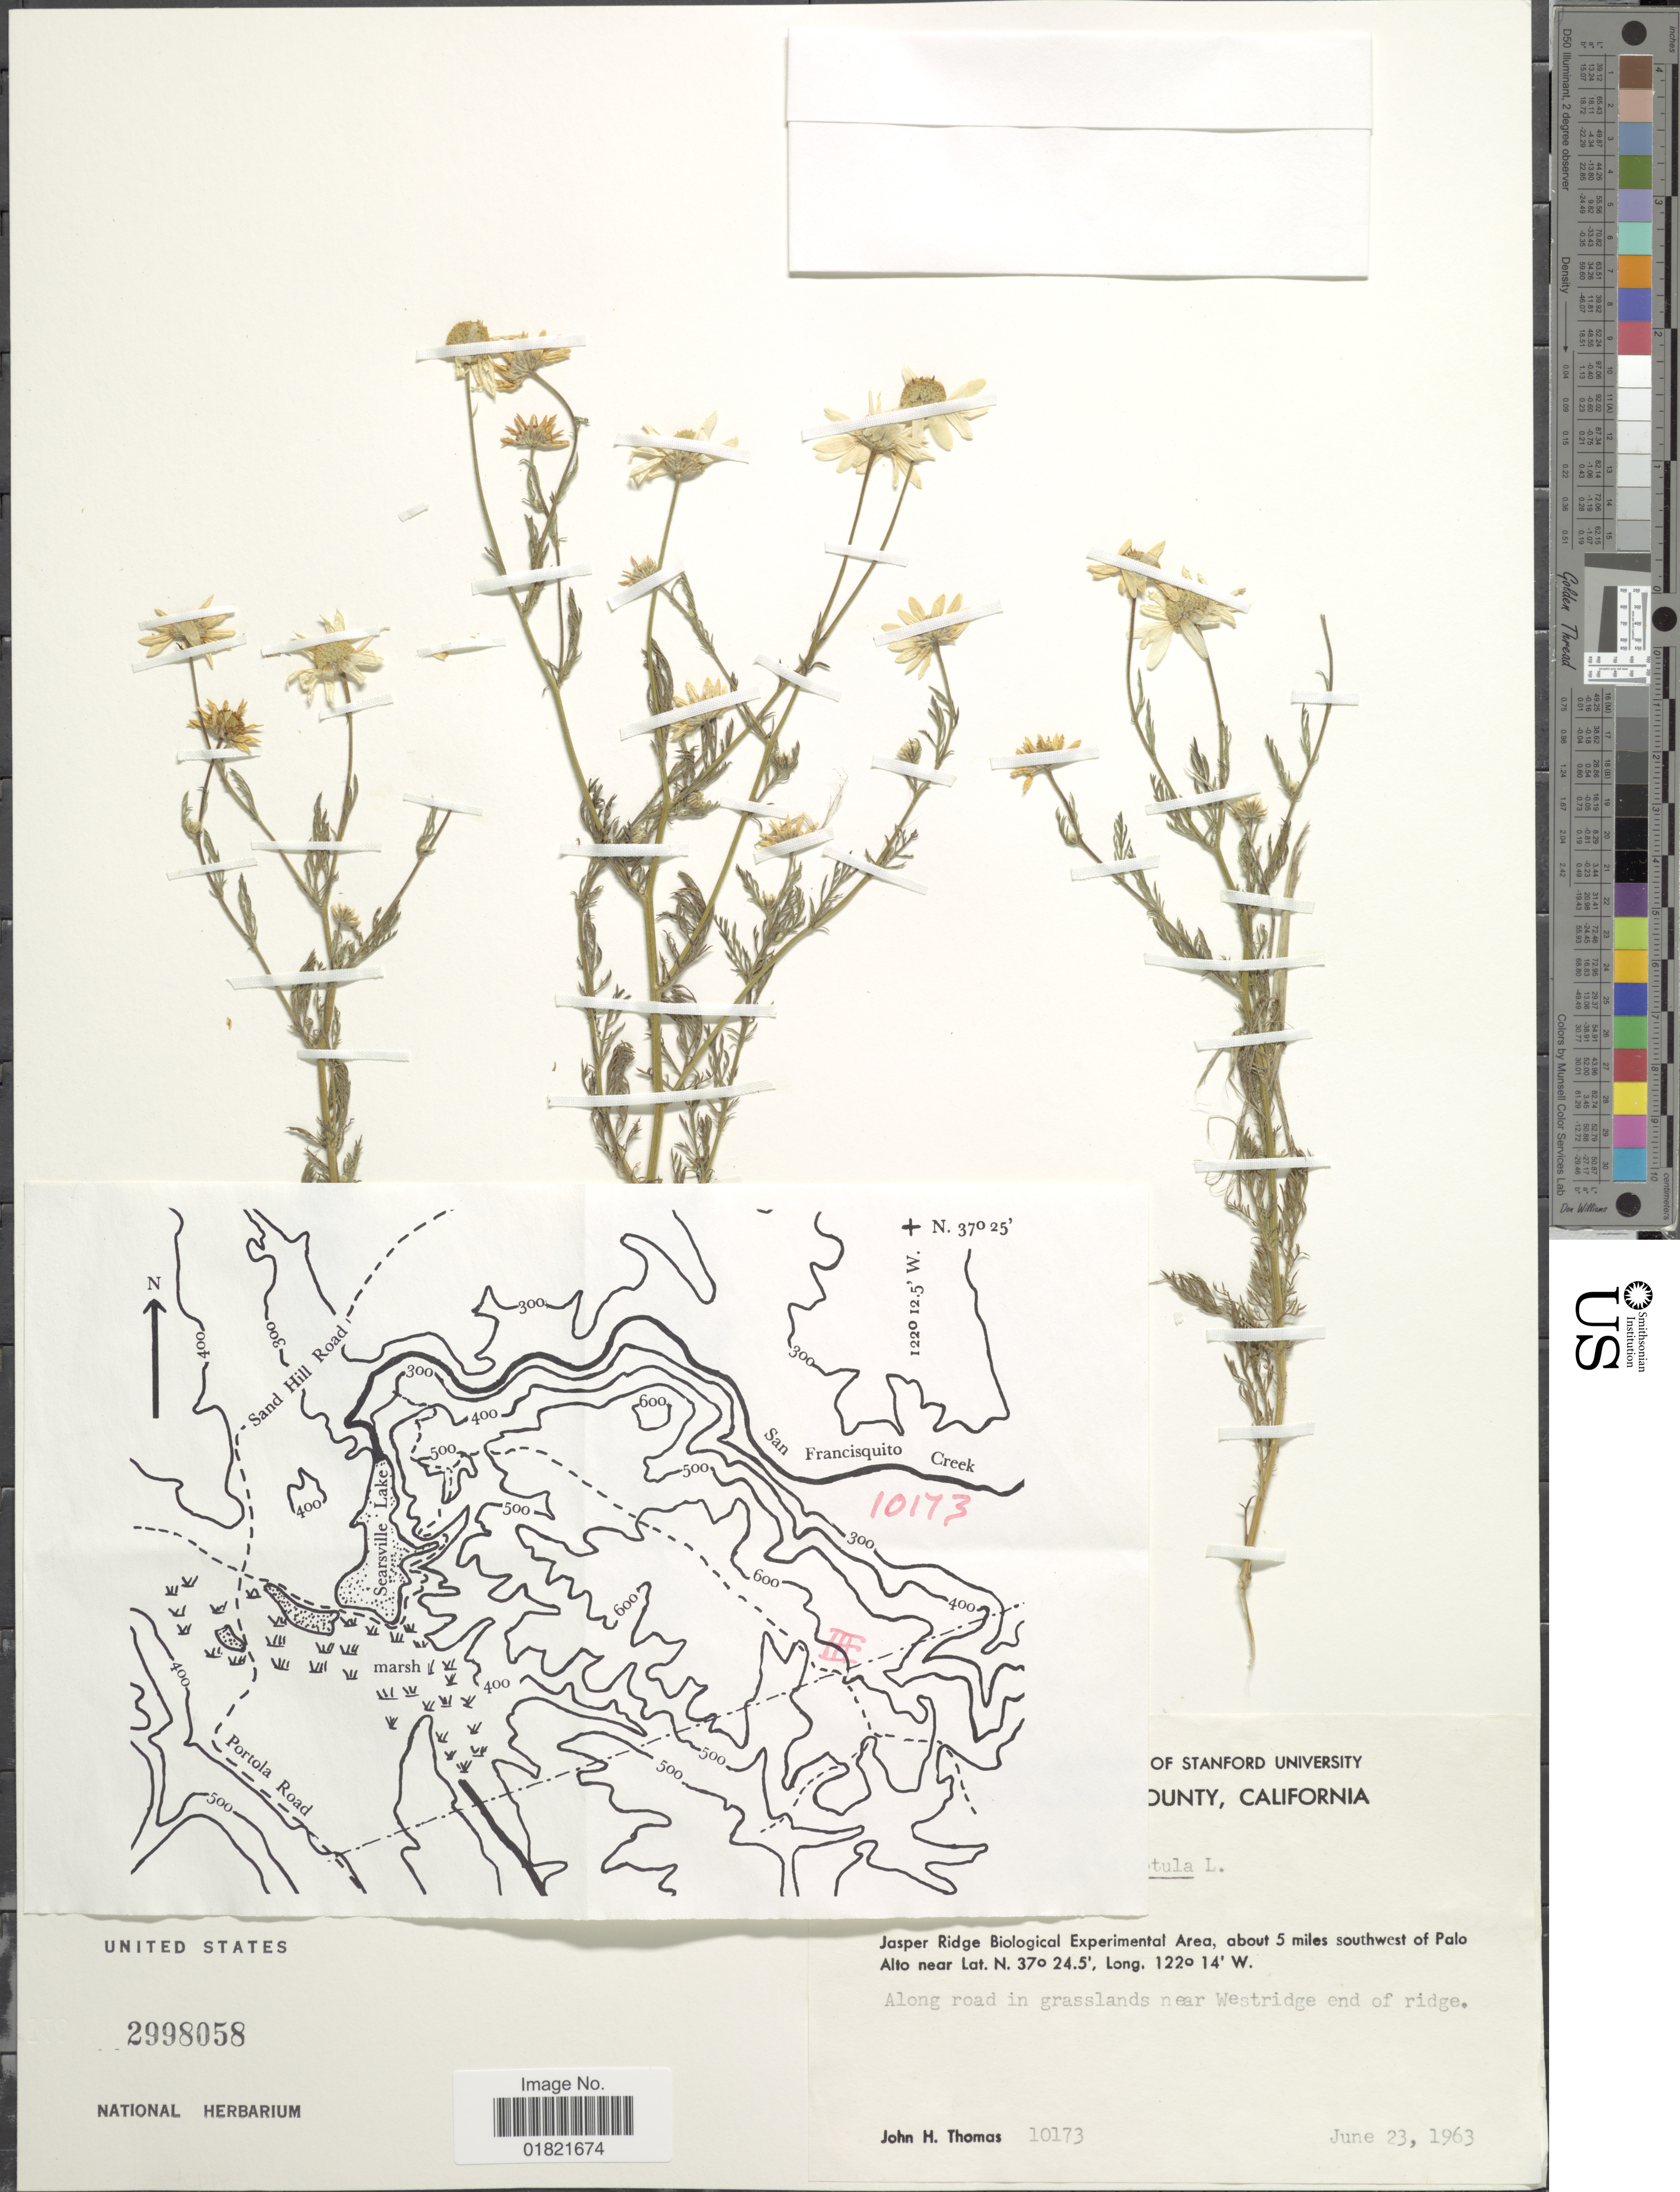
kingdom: Plantae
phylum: Tracheophyta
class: Magnoliopsida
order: Asterales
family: Asteraceae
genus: Anthemis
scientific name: Anthemis cotula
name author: L.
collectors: J. H. Thomas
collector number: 10173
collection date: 1963-06-23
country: United States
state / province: California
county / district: Santa Clara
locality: [illegible text]Ounty, Jasper Ridge Biological Experimental Area, about 5 miles southwest of Palo Alto, along road in grasslands near Westridge end of ridge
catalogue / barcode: US 2998058